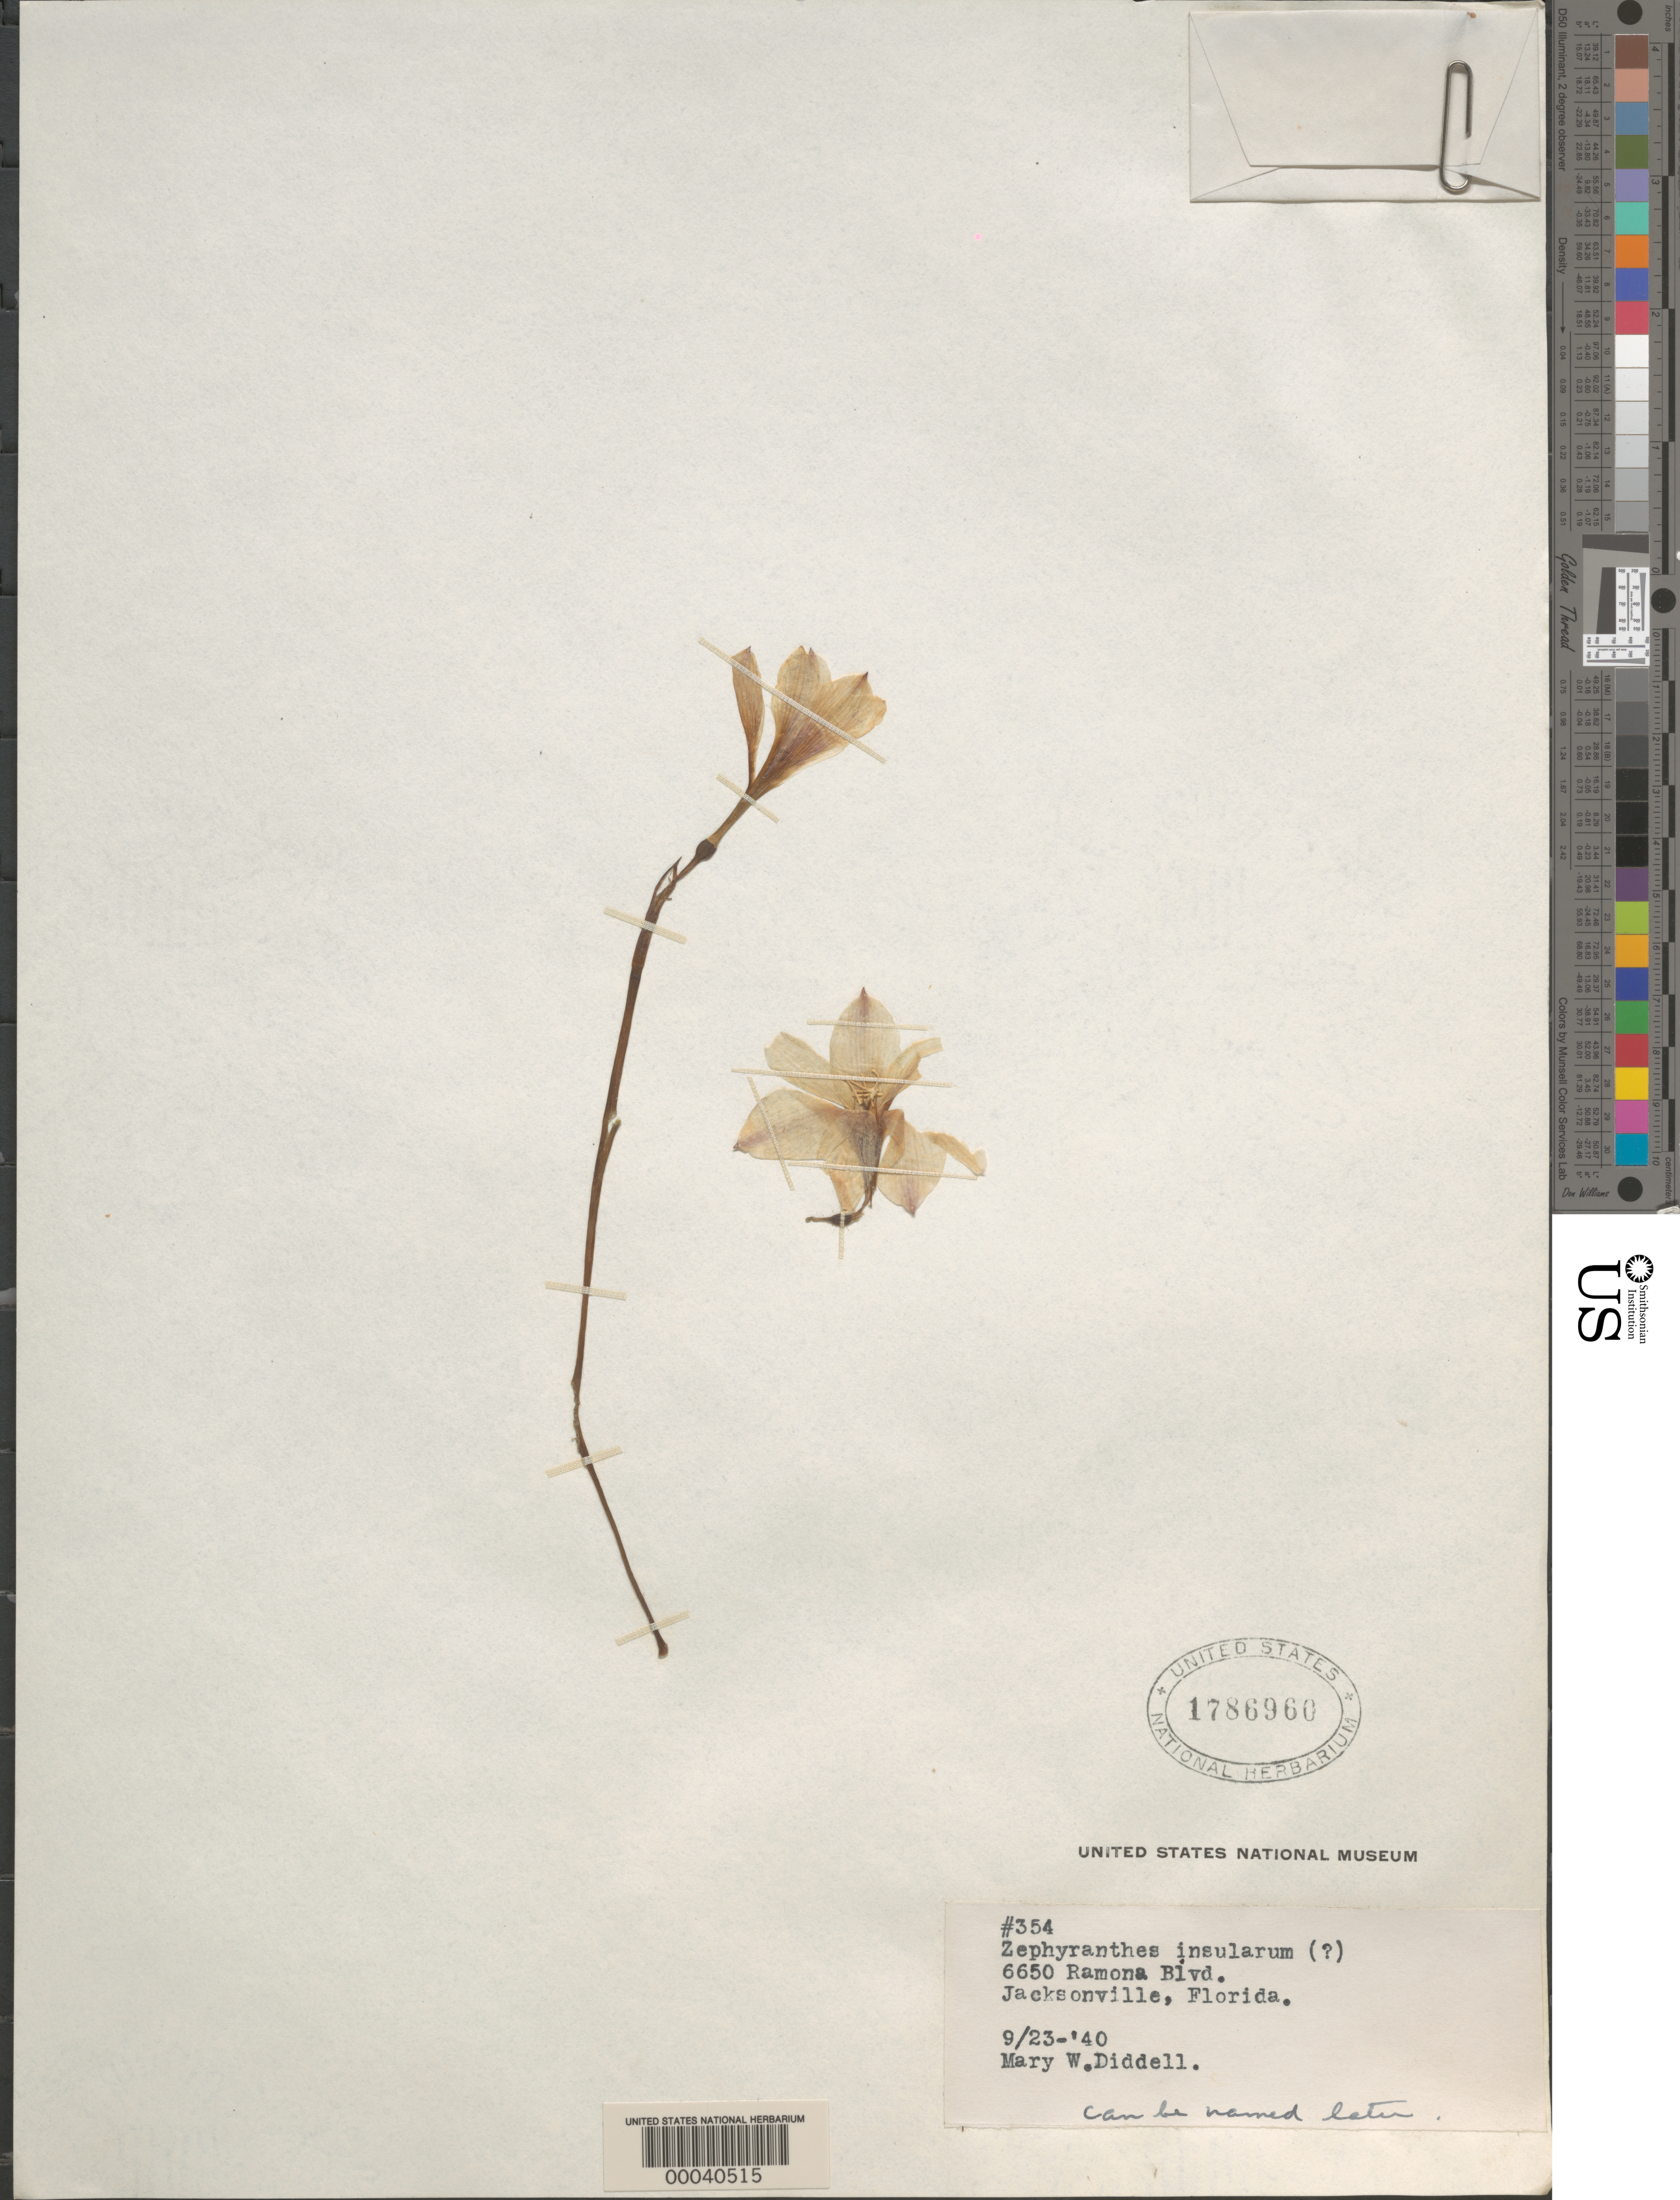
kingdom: Plantae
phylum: Tracheophyta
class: Liliopsida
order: Asparagales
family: Amaryllidaceae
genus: Zephyranthes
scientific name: Zephyranthes sp.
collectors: M. Diddell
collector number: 354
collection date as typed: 23 Sep 1940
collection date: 1940-09-23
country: United States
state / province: Florida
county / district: Duval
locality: Jacksonville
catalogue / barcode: US 1786960